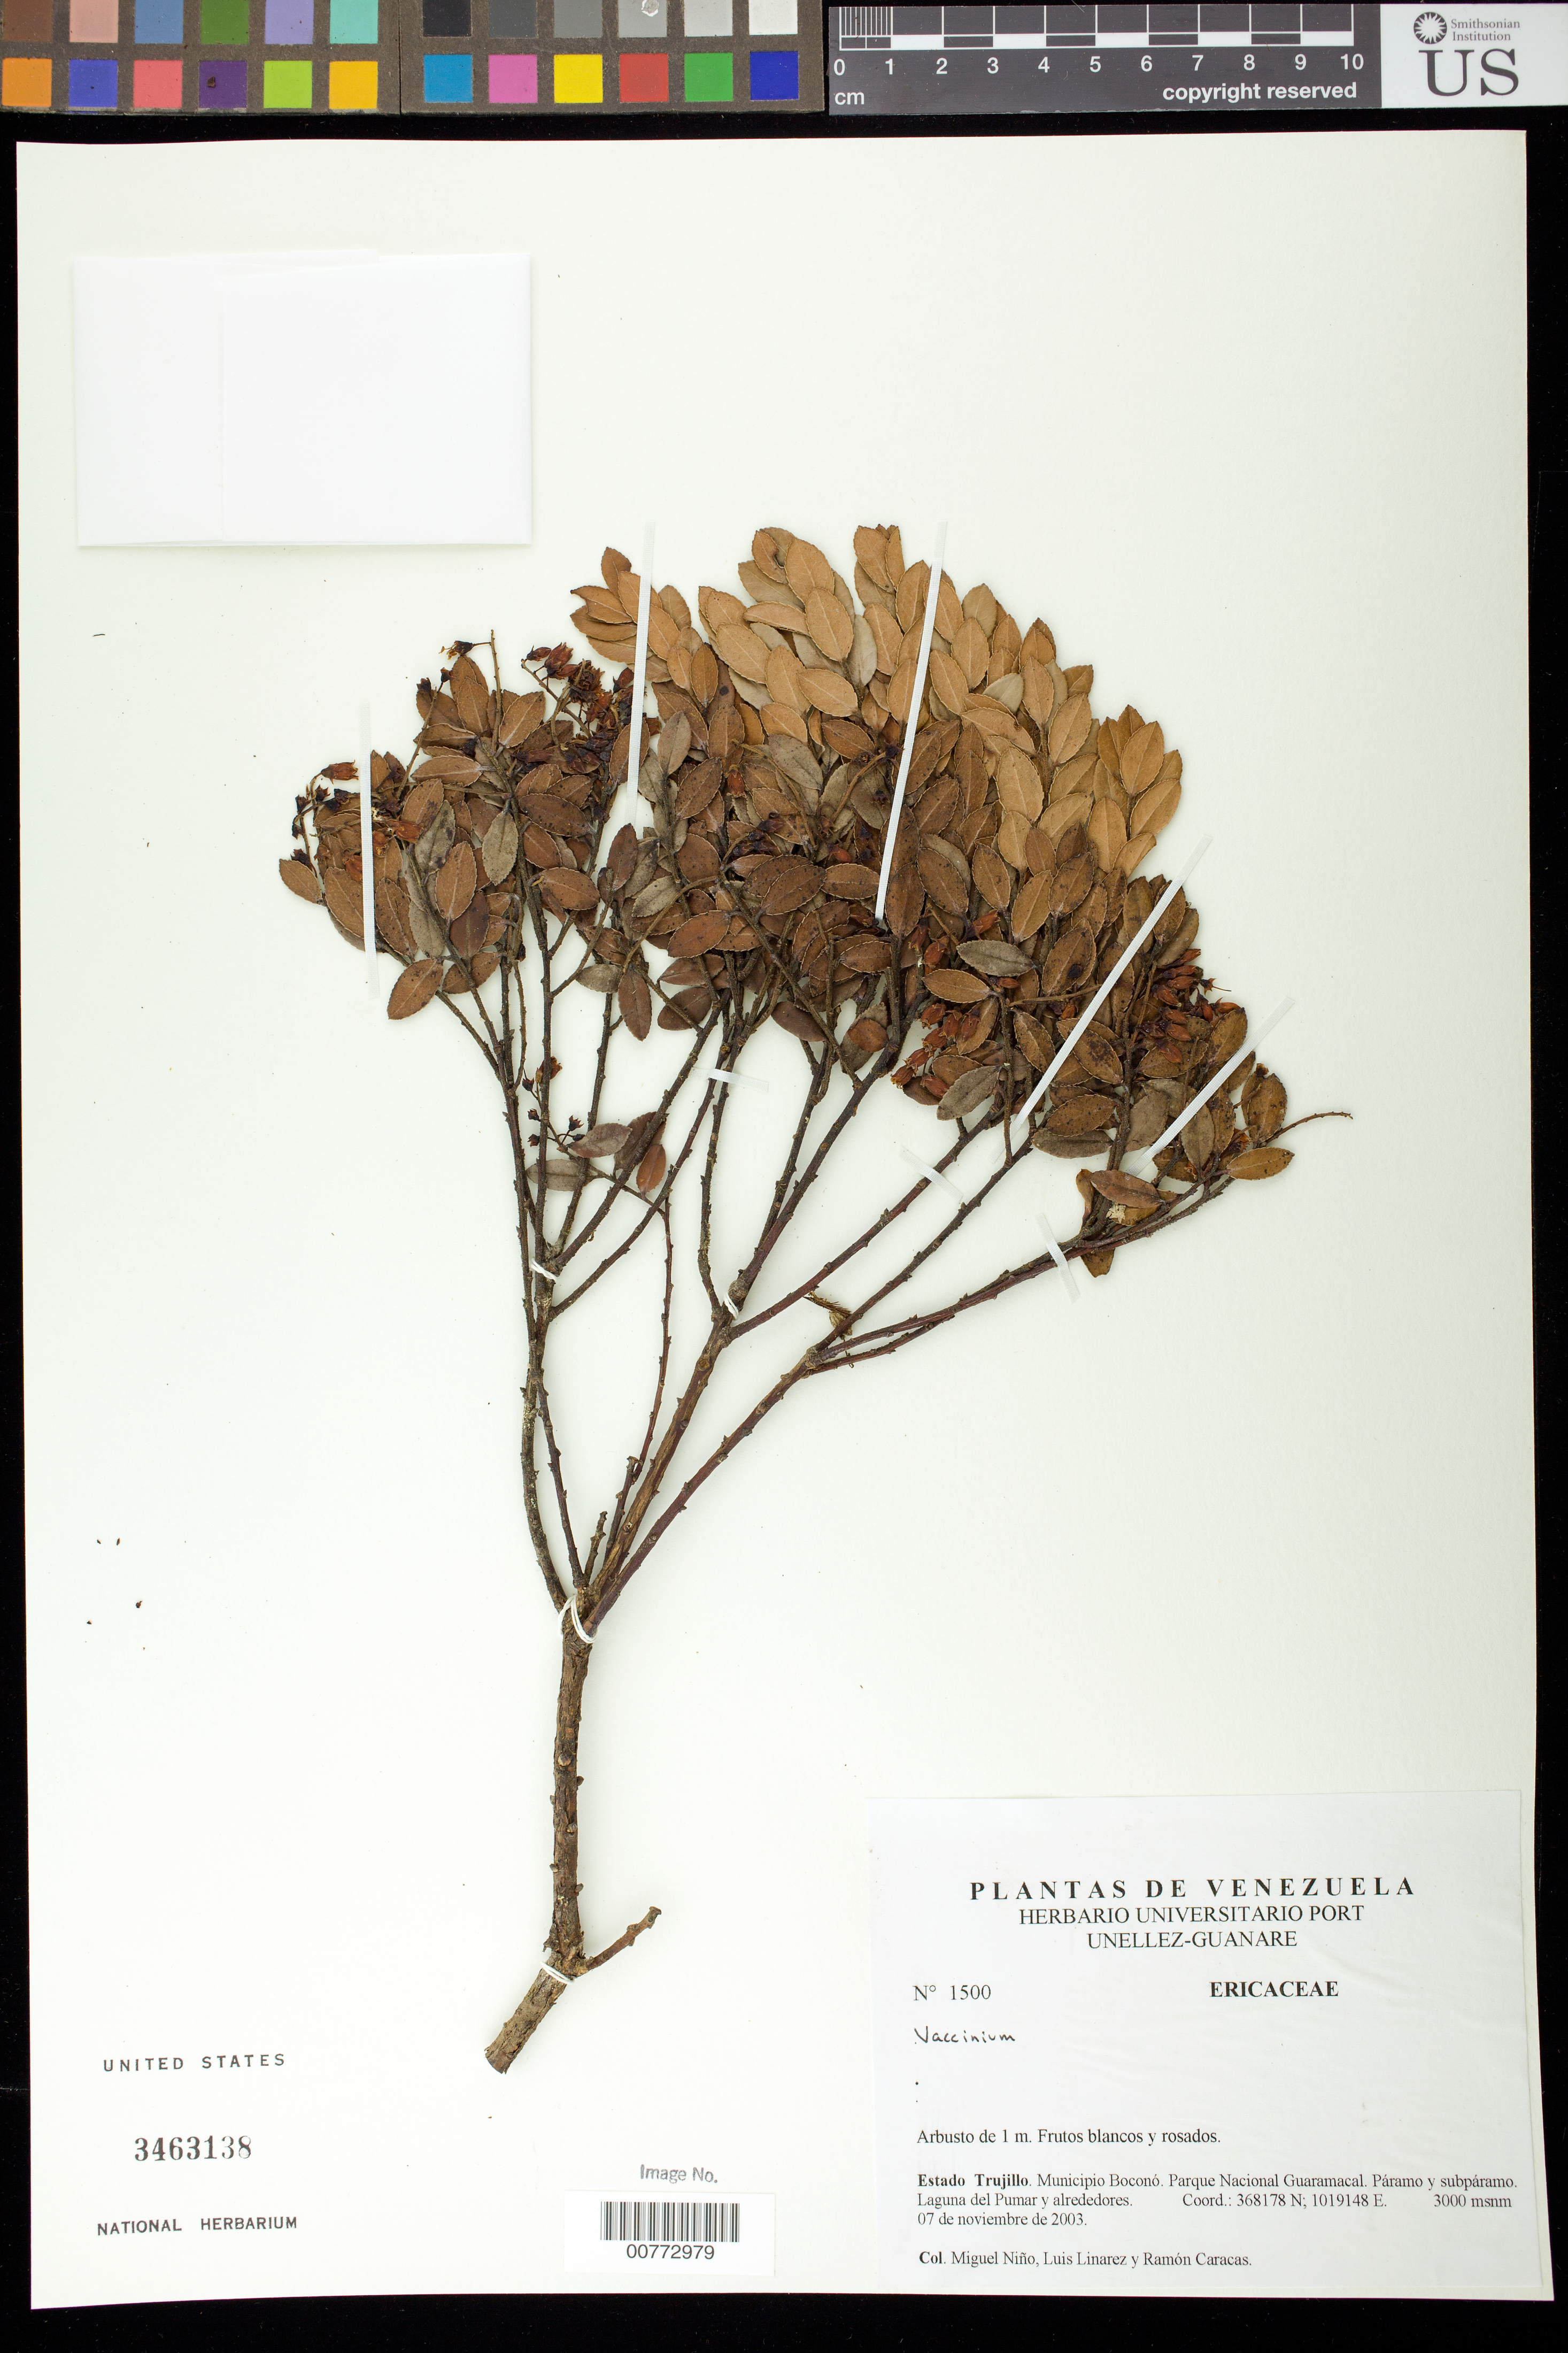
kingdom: Plantae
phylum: Tracheophyta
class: Magnoliopsida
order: Ericales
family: Ericaceae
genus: Vaccinium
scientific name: Vaccinium floribundum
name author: Kunth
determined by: Dorr, L. J., (BOT), Smithsonian Institution - National Museum of Natural History (UNITED STATES)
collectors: S. M. Niño, L. Linárez & R. Caracas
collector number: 1500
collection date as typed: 07 Nov 2003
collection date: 2003-11-07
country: Venezuela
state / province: Trujillo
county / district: Boconó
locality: Parque Nacional Guaramacal. Laguna del Pumar y alrededores.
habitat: Páramo y subpáramo.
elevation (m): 3000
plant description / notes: PORT, US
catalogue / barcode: US 3463138